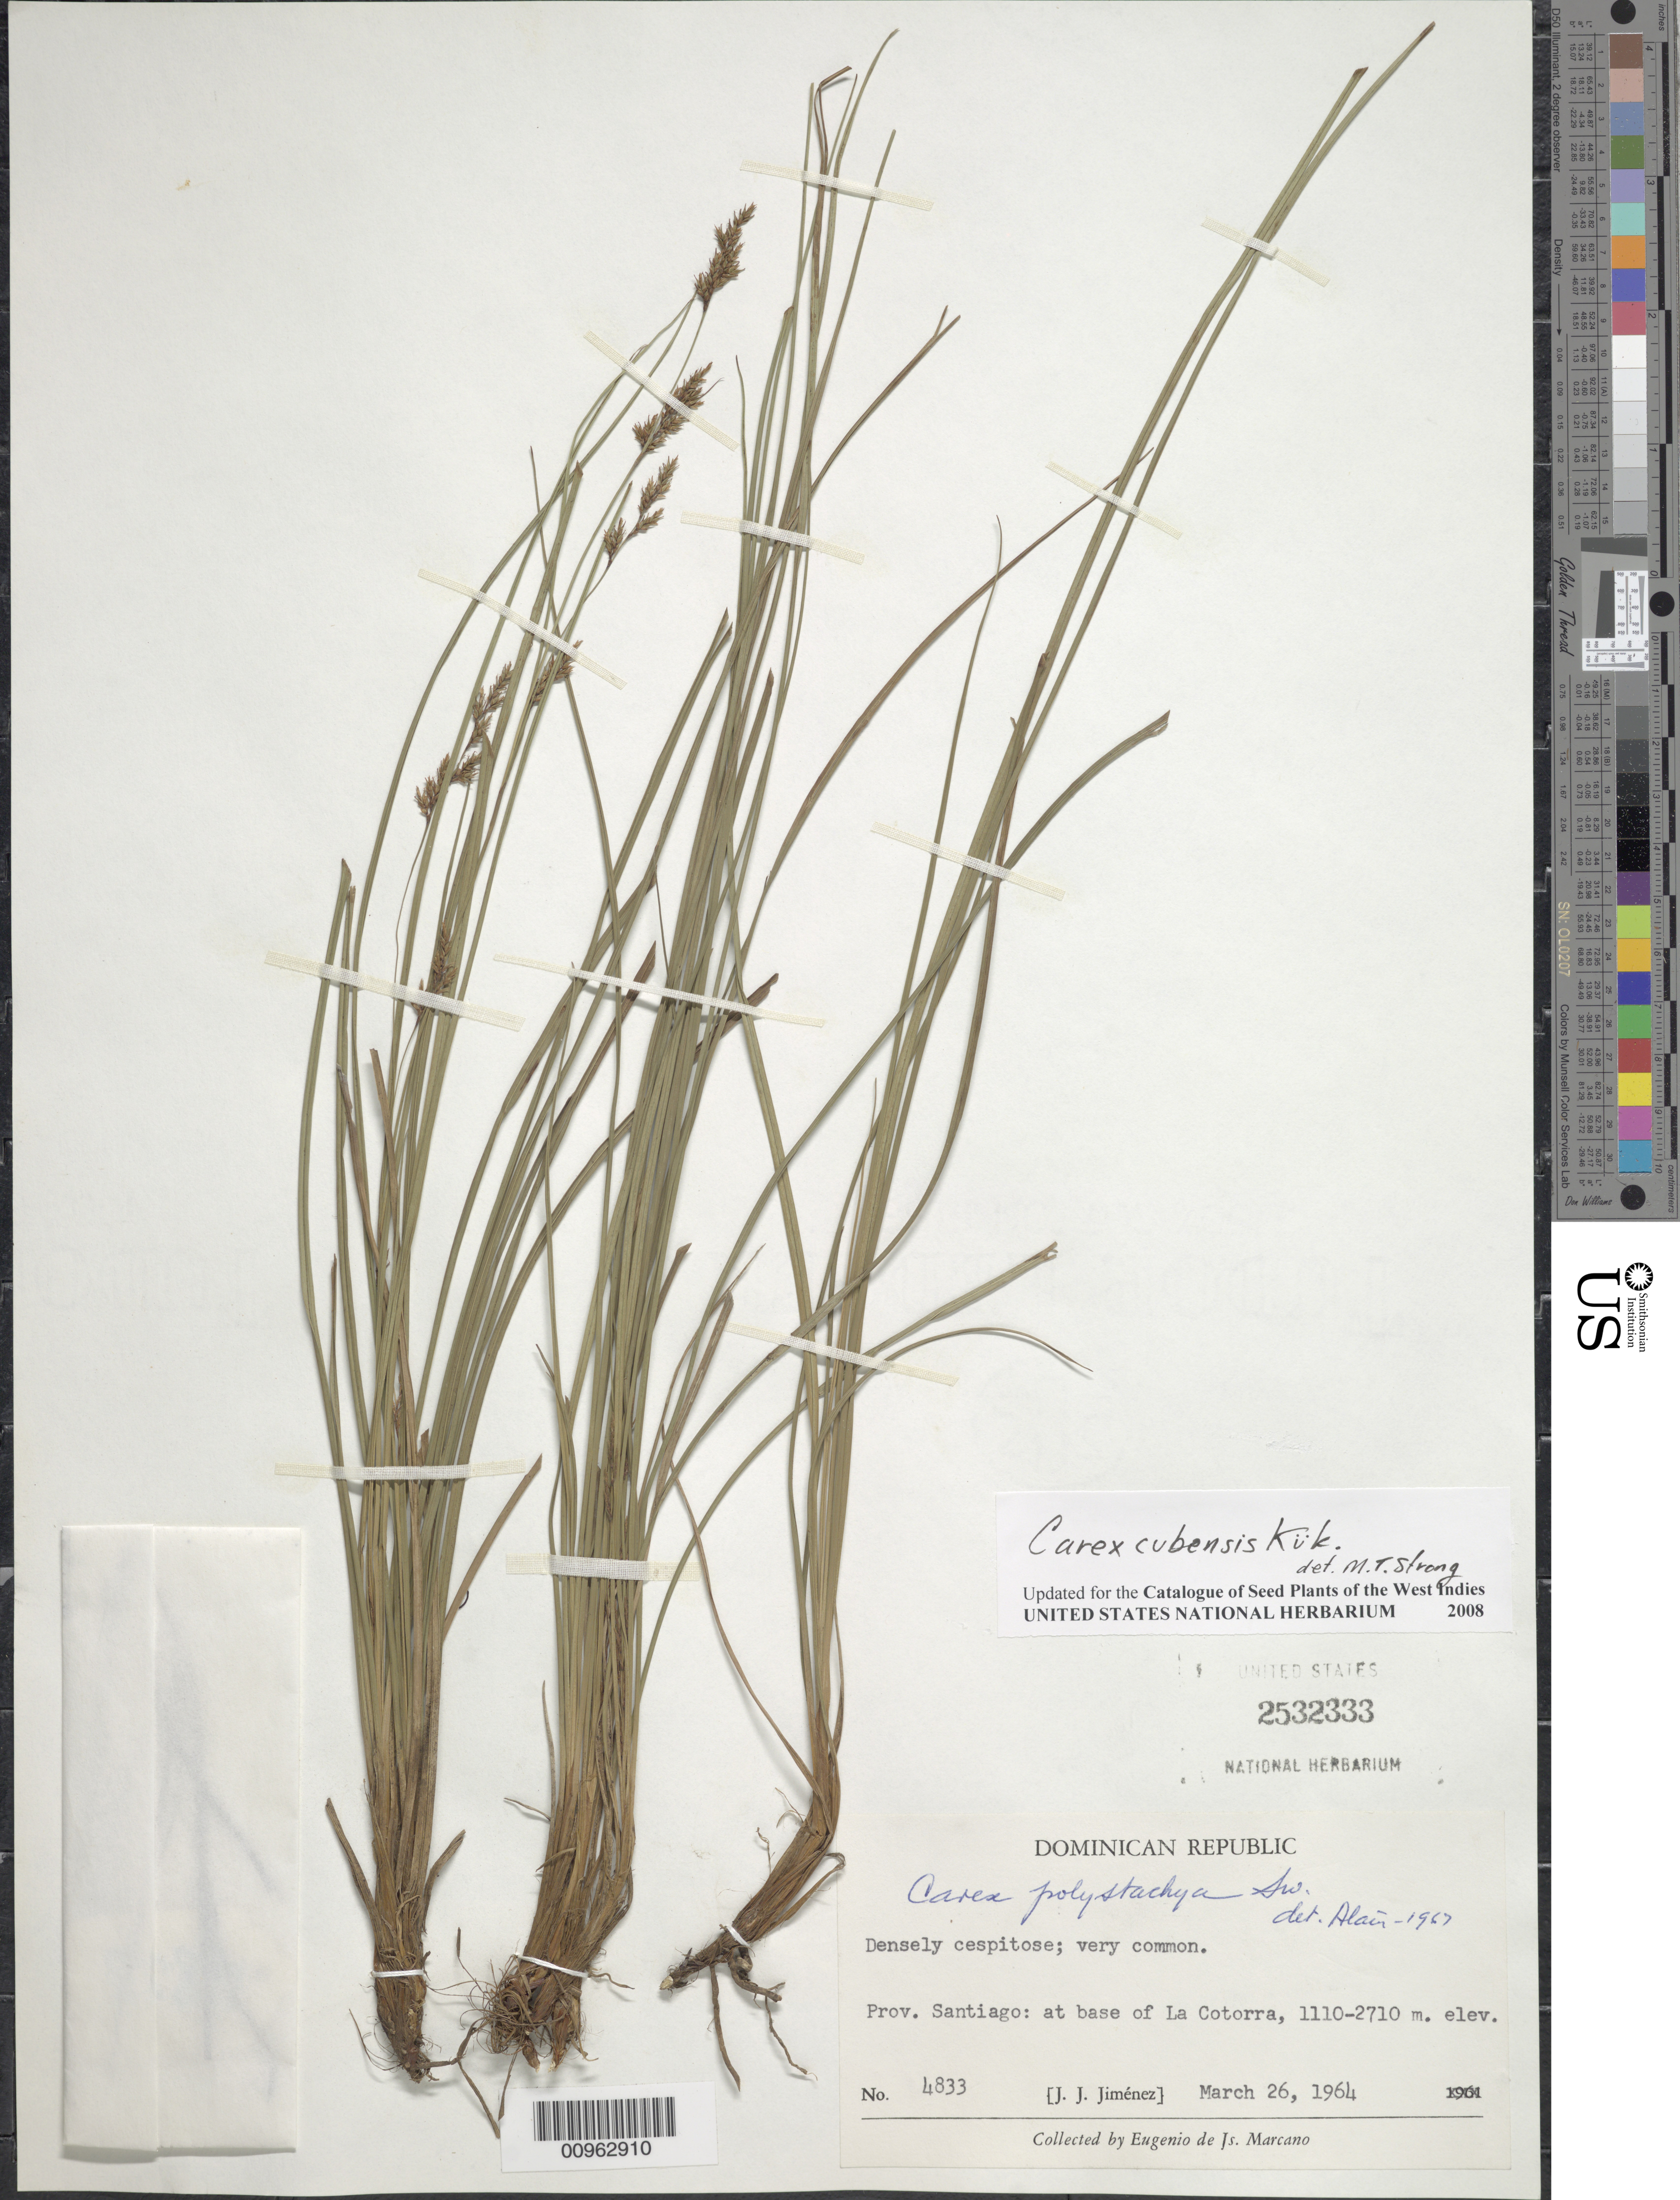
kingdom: Plantae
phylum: Tracheophyta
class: Liliopsida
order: Poales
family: Cyperaceae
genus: Carex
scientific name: Carex cubensis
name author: Kük.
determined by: Strong, M. T., (US), Smithsonian Institution - National Museum of Natural History (UNITED STATES)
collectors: E. J. Marcano F. & J. J. Jiménez Almonte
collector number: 4833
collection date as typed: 26 Mar 1964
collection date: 1964-03-26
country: Dominican Republic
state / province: Santiago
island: Hispaniola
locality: At base of La Cotorra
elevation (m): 1110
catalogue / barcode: US 2532333